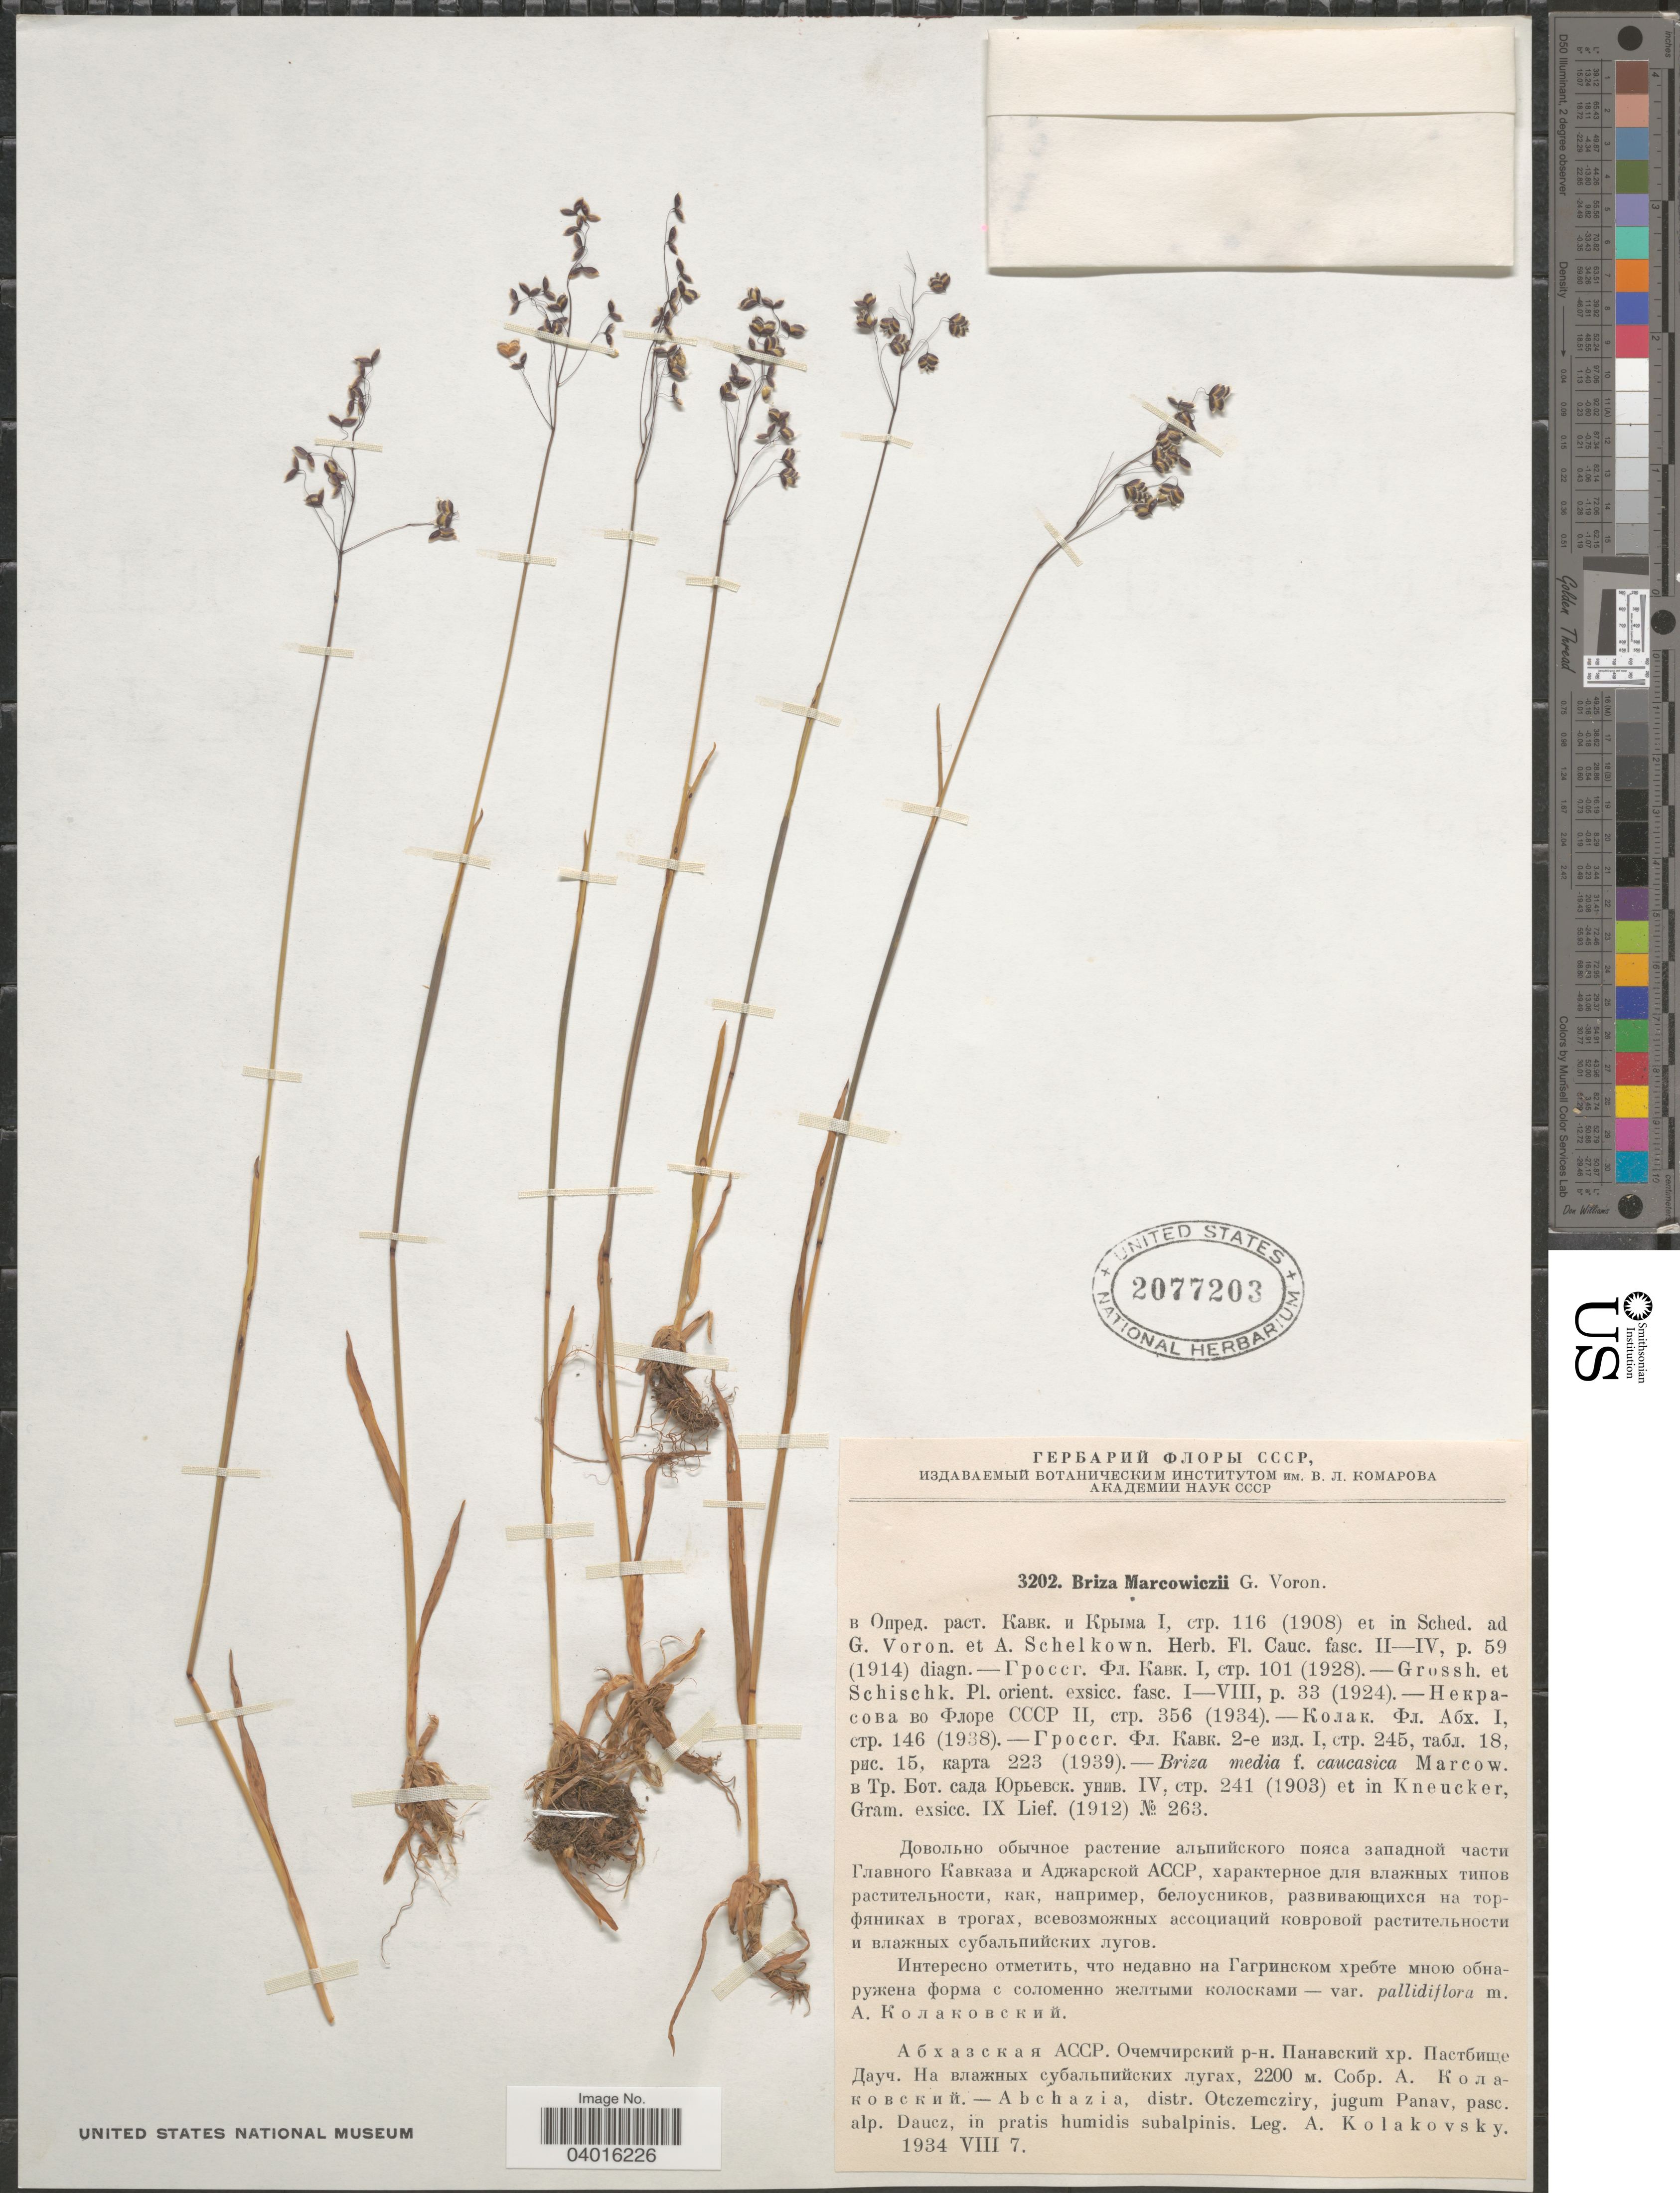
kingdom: Plantae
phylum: Tracheophyta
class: Liliopsida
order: Poales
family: Poaceae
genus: Briza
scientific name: Briza marcowiczii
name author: Woronow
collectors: A. Kolakovsky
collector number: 3202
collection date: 1934-08-07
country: Georgia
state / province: Abkhazia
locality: Abchazia, distr. Otczemcziry, jugum Panav, pasc. alp. Daucz, in pratis humidis subalpinis.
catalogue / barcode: US 2077203